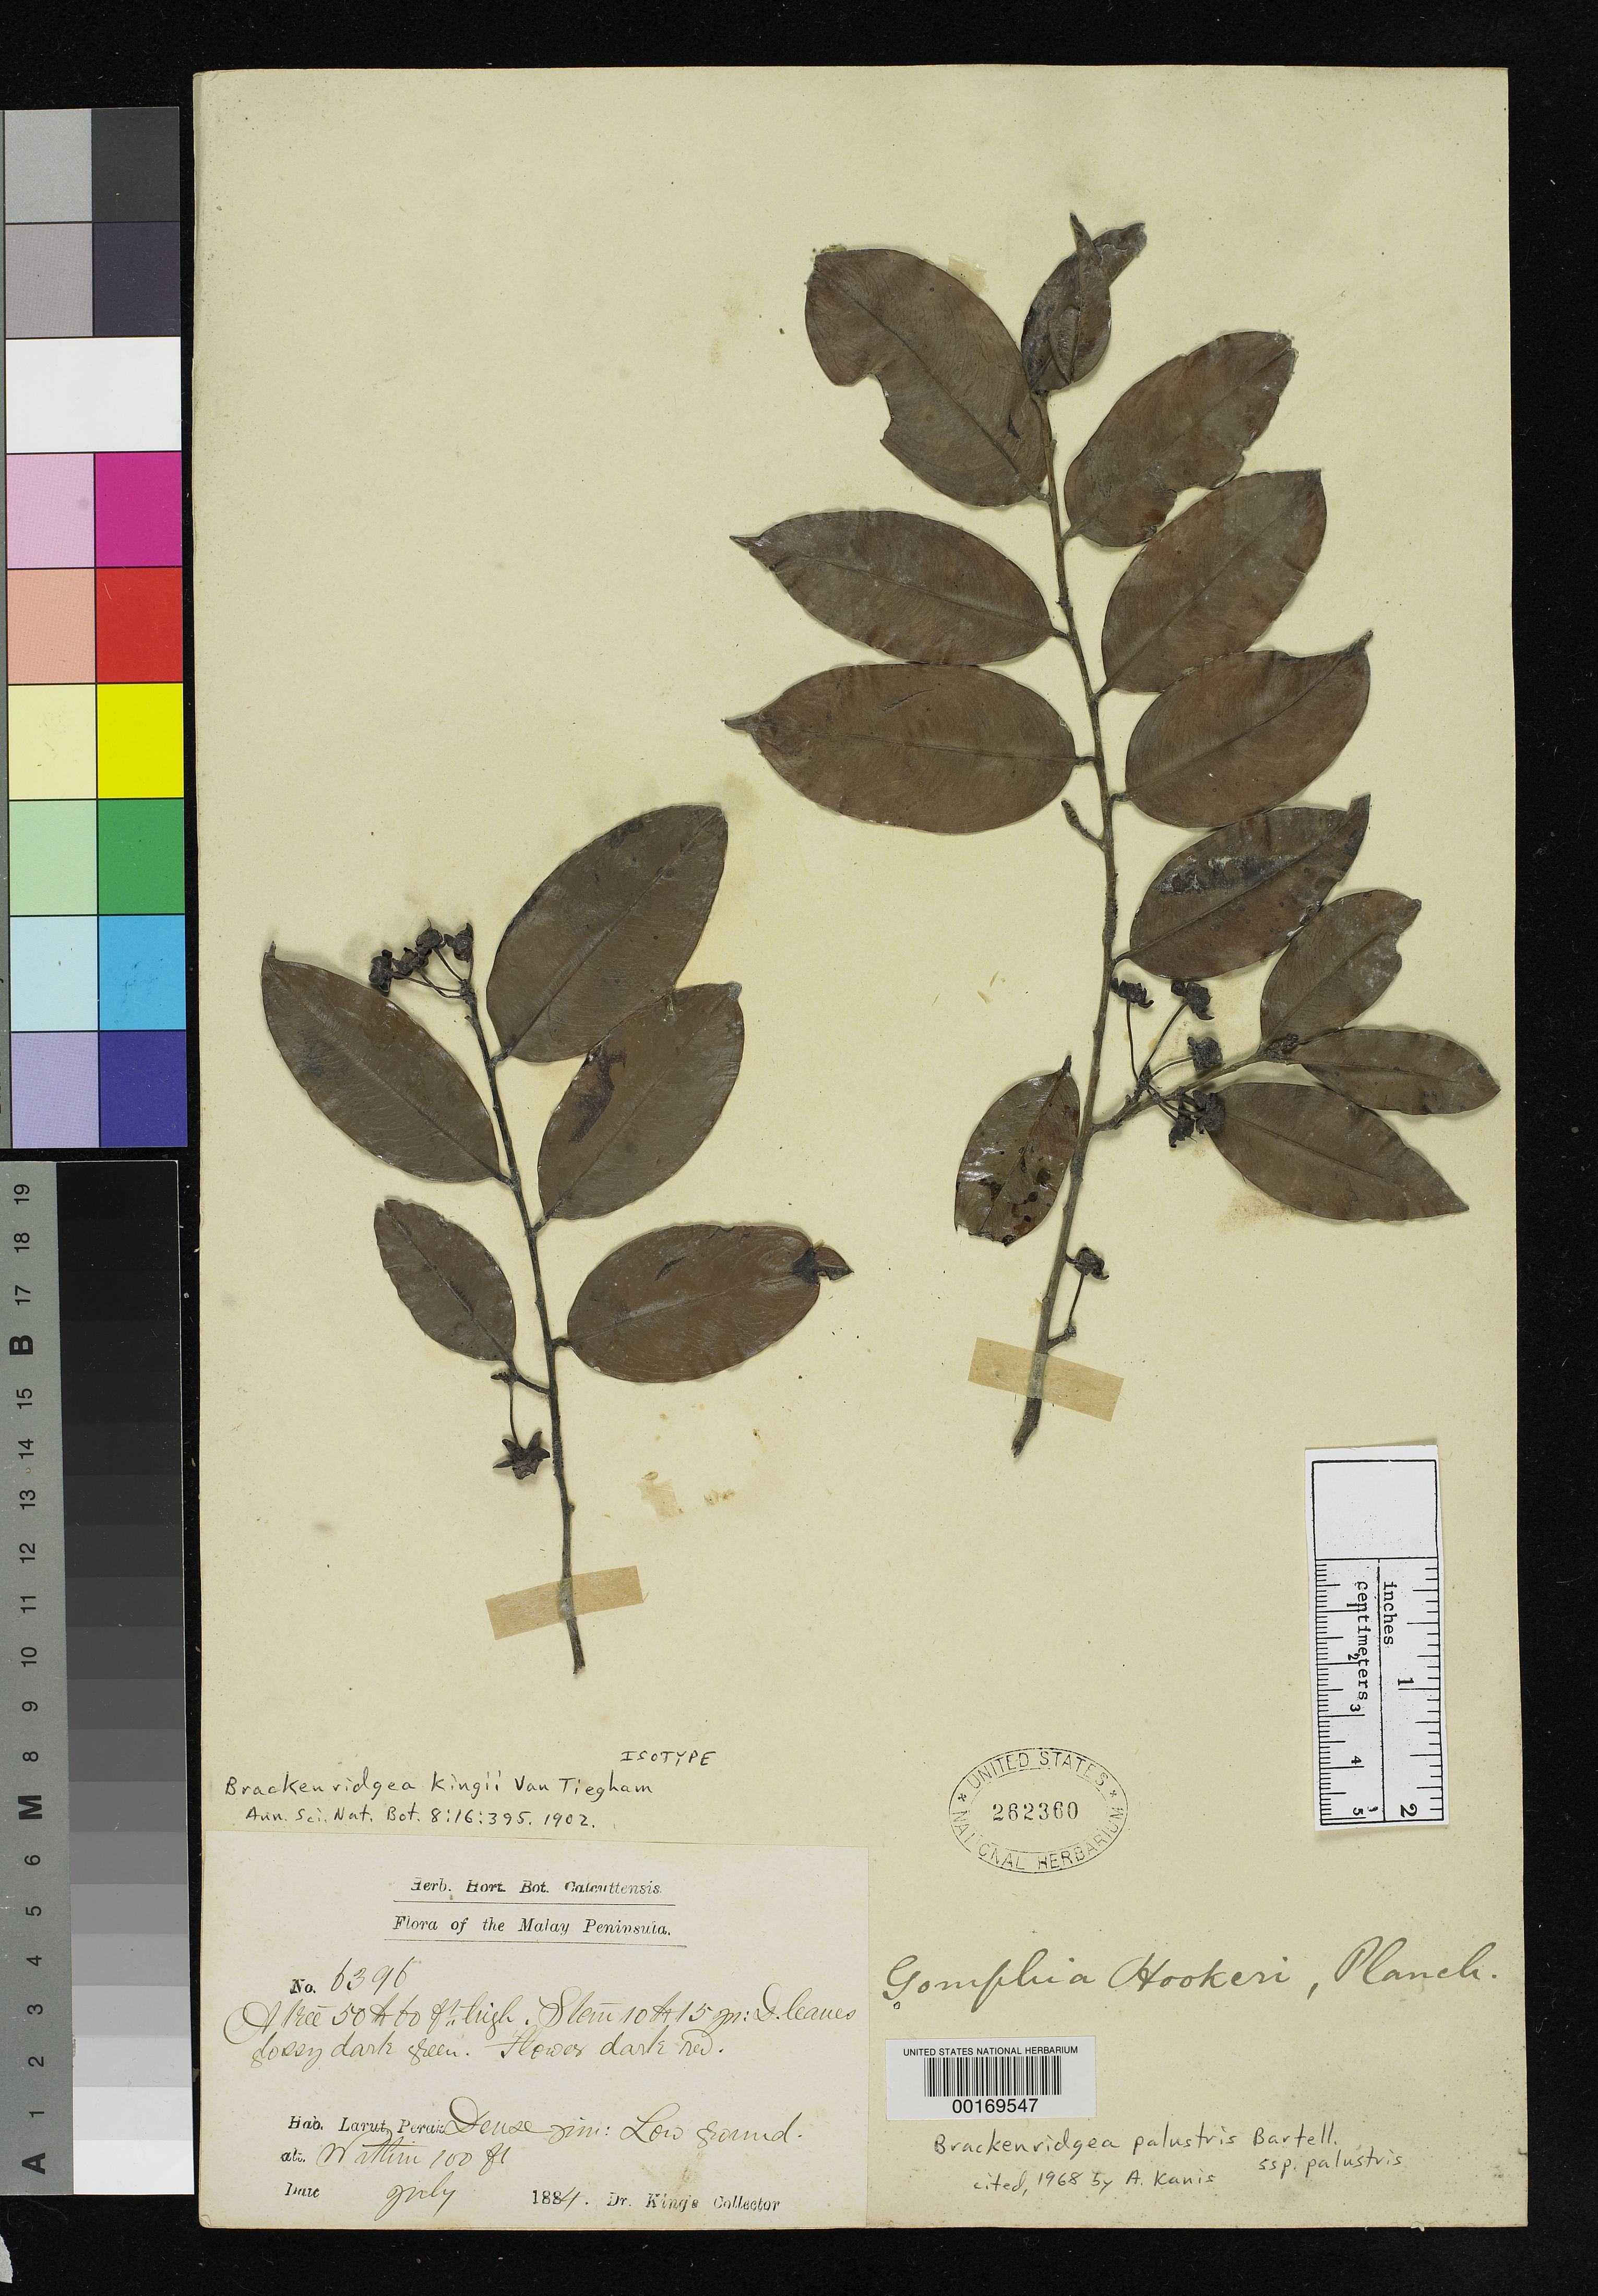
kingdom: Plantae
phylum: Tracheophyta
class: Magnoliopsida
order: Malpighiales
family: Ochnaceae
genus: Brackenridgea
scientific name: Brackenridgea kingii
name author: Tiegh.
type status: Isotype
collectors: Dr. King's collector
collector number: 6396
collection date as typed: Jul 1884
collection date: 1884-07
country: Malaysia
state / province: Perak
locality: Larut. [Malay Peninsula]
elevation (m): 30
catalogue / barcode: US 262360